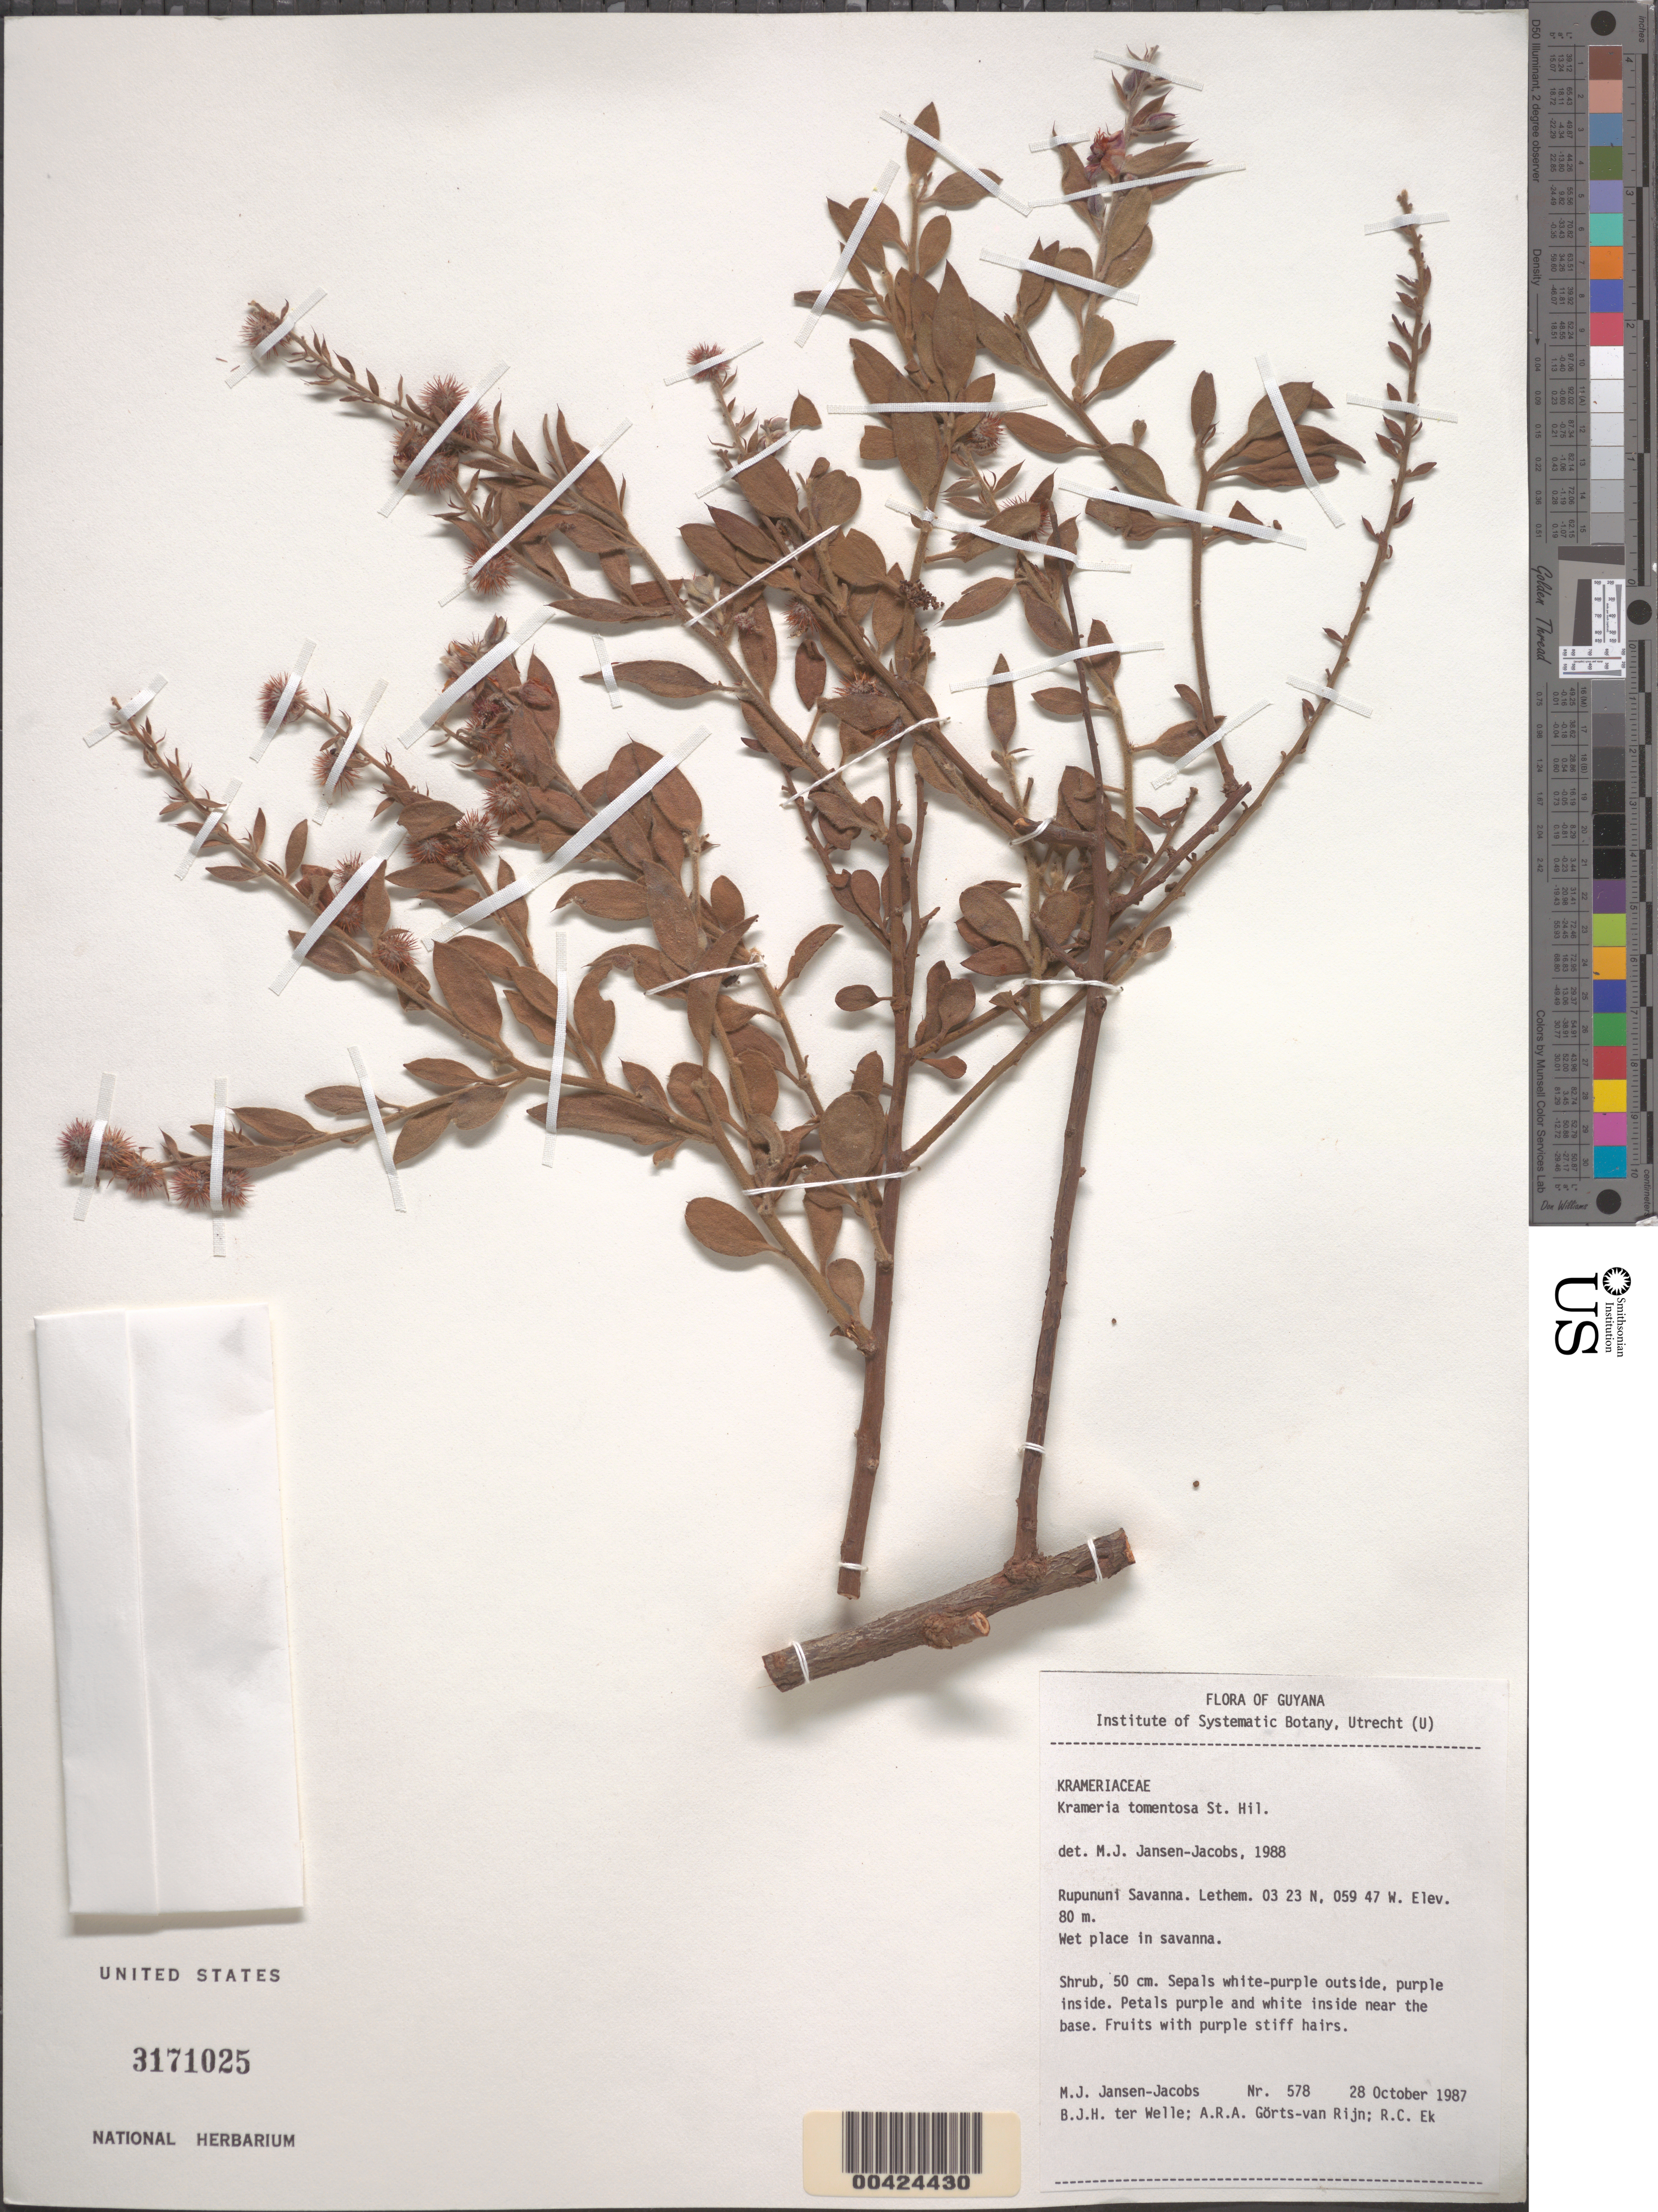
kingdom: Plantae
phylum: Tracheophyta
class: Magnoliopsida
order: Zygophyllales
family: Krameriaceae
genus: Krameria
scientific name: Krameria tomentosa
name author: A. St.-Hil.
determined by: Jansen-Jacobs, M. J., (U), Nationaal Herbarium Nederland, Utrecht University branch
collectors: M. J. Jansen-Jacobs, B. Welle, A. .R. A. Görts-van Rijn & R. C. Ek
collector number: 578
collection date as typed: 28 Oct 1987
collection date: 1987-10-28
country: Guyana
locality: Lethem; rupununi savanna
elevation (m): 80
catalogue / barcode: US 3171025